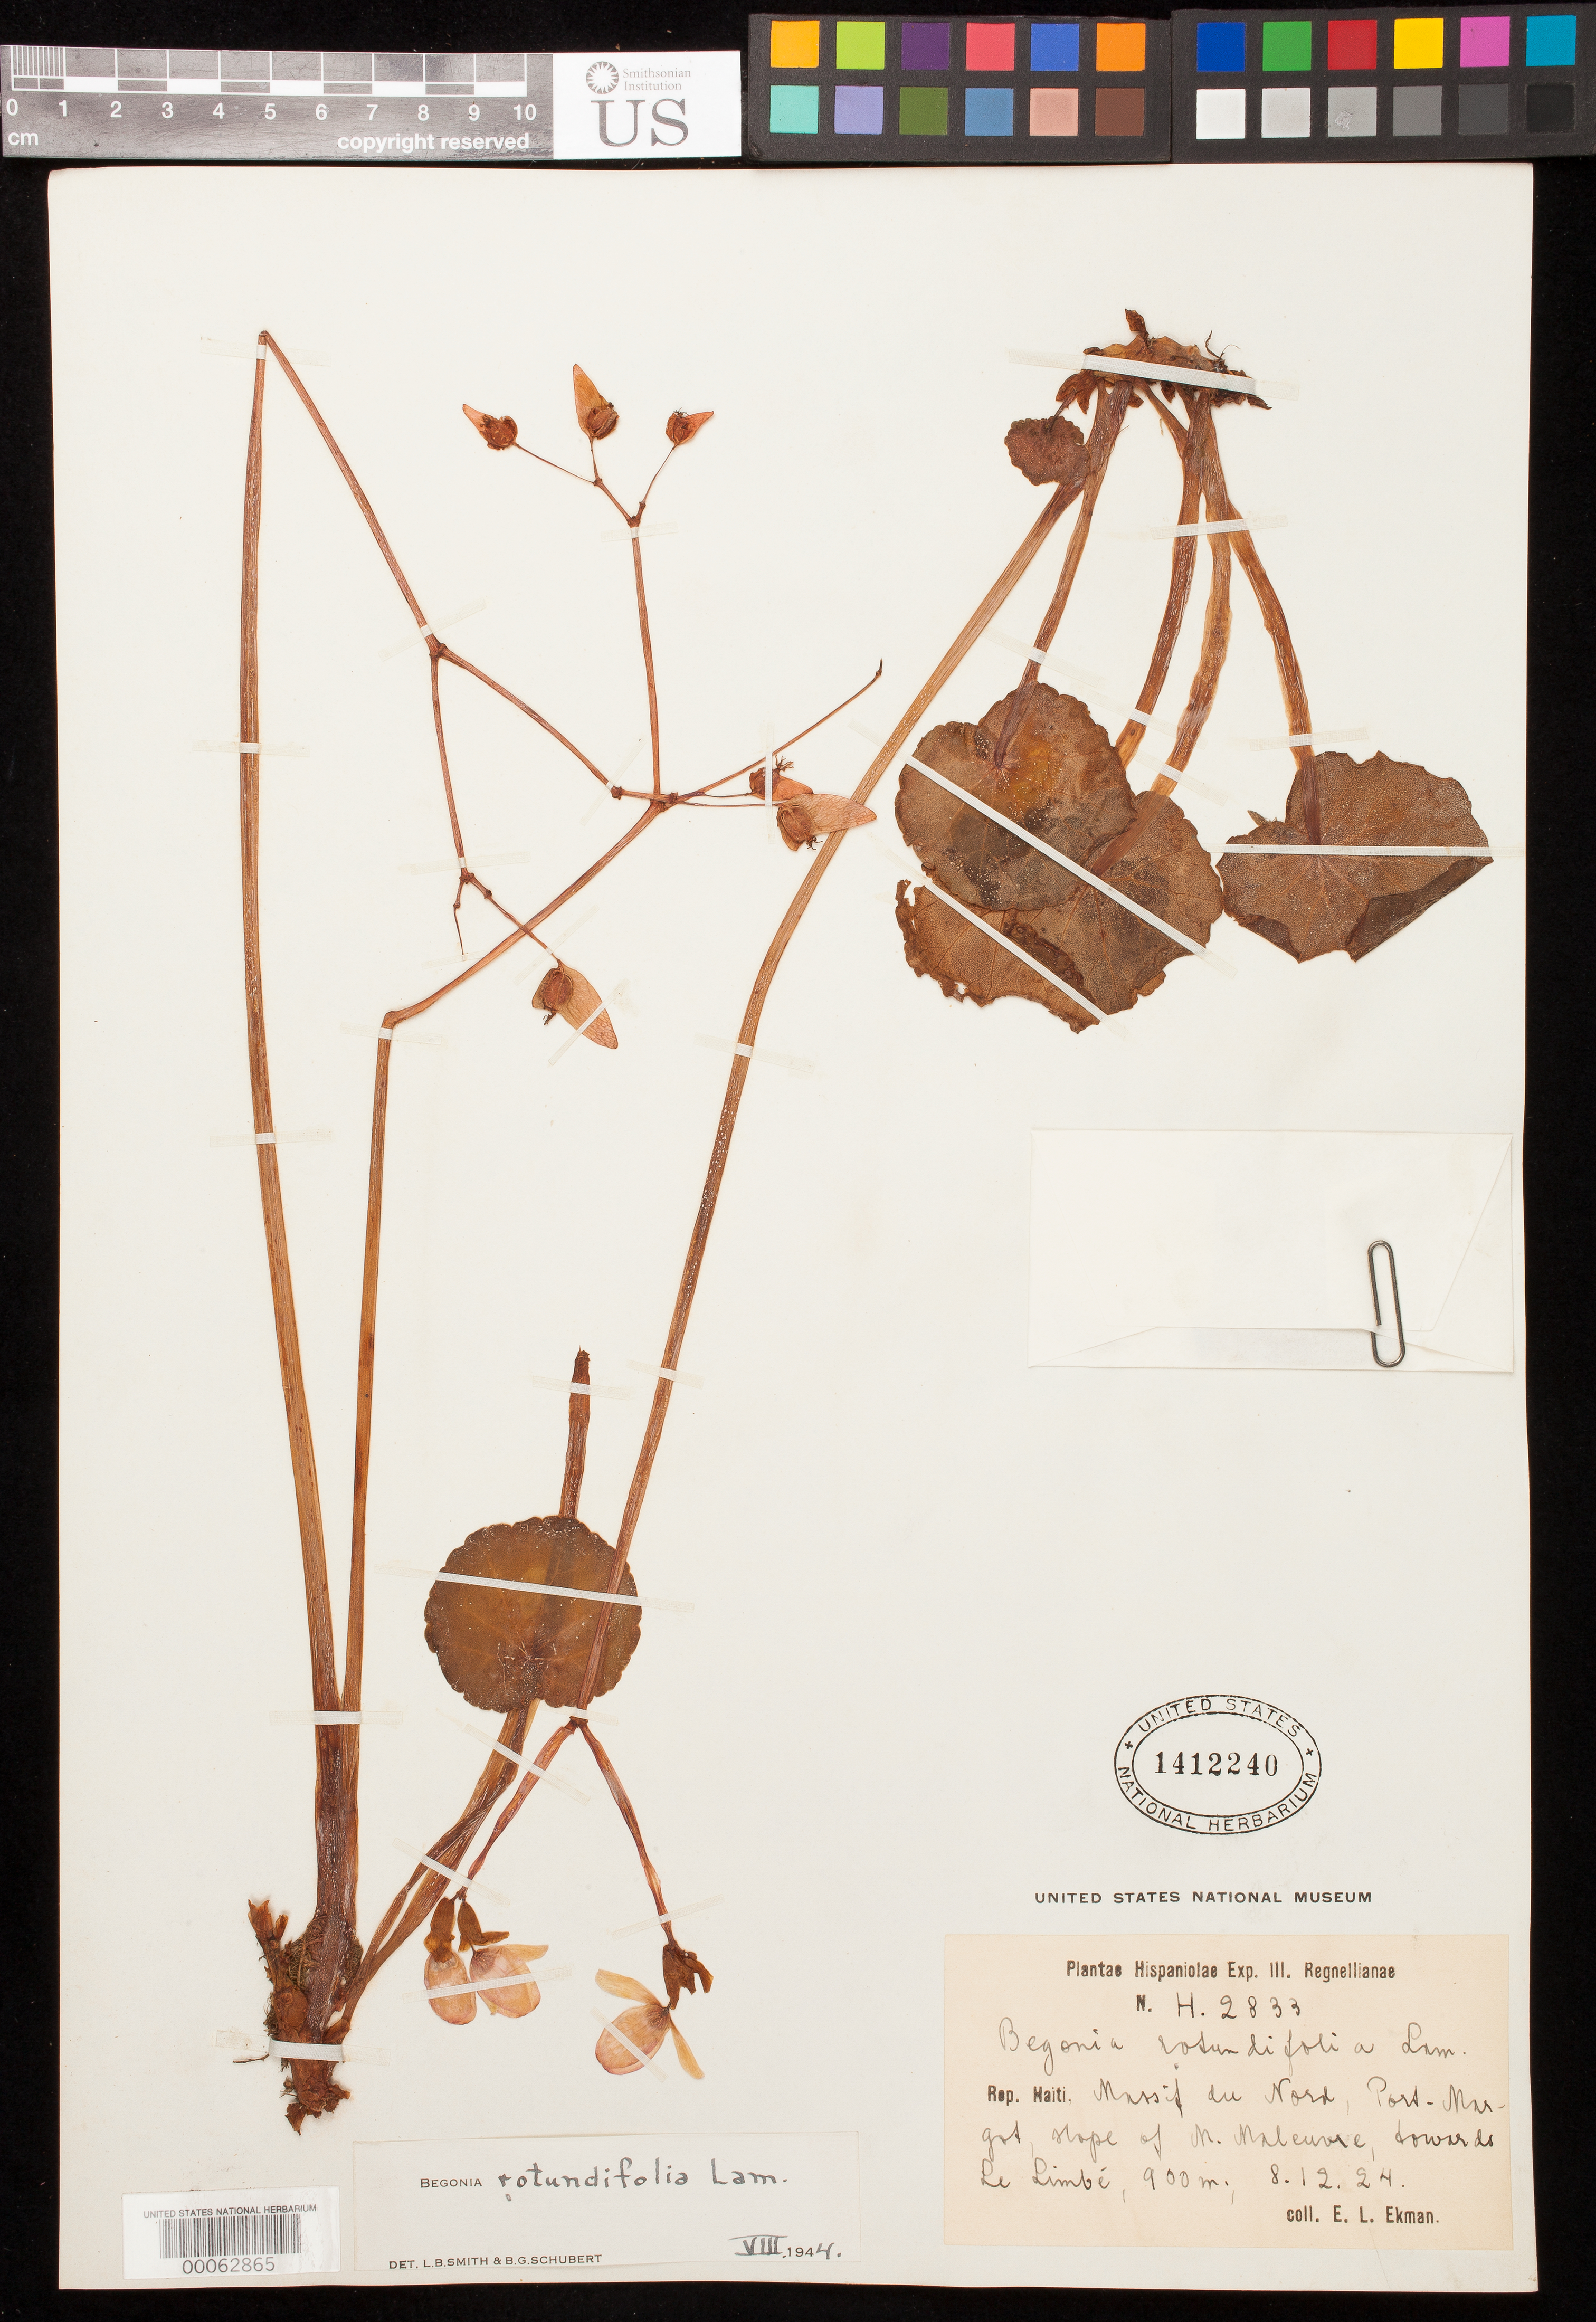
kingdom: Plantae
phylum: Tracheophyta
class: Magnoliopsida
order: Cucurbitales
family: Begoniaceae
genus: Begonia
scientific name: Begonia rotundifolia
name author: Lam.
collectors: E. L. Ekman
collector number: H.2833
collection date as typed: Transcribed d/m/y: 8/12/24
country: Haiti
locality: Hispaniolae Exp. III. Regnellianae. Massif du Nord, Port-Margot, slope of M. Maleuvre, towards Le Limbé.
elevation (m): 900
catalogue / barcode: US 1412240